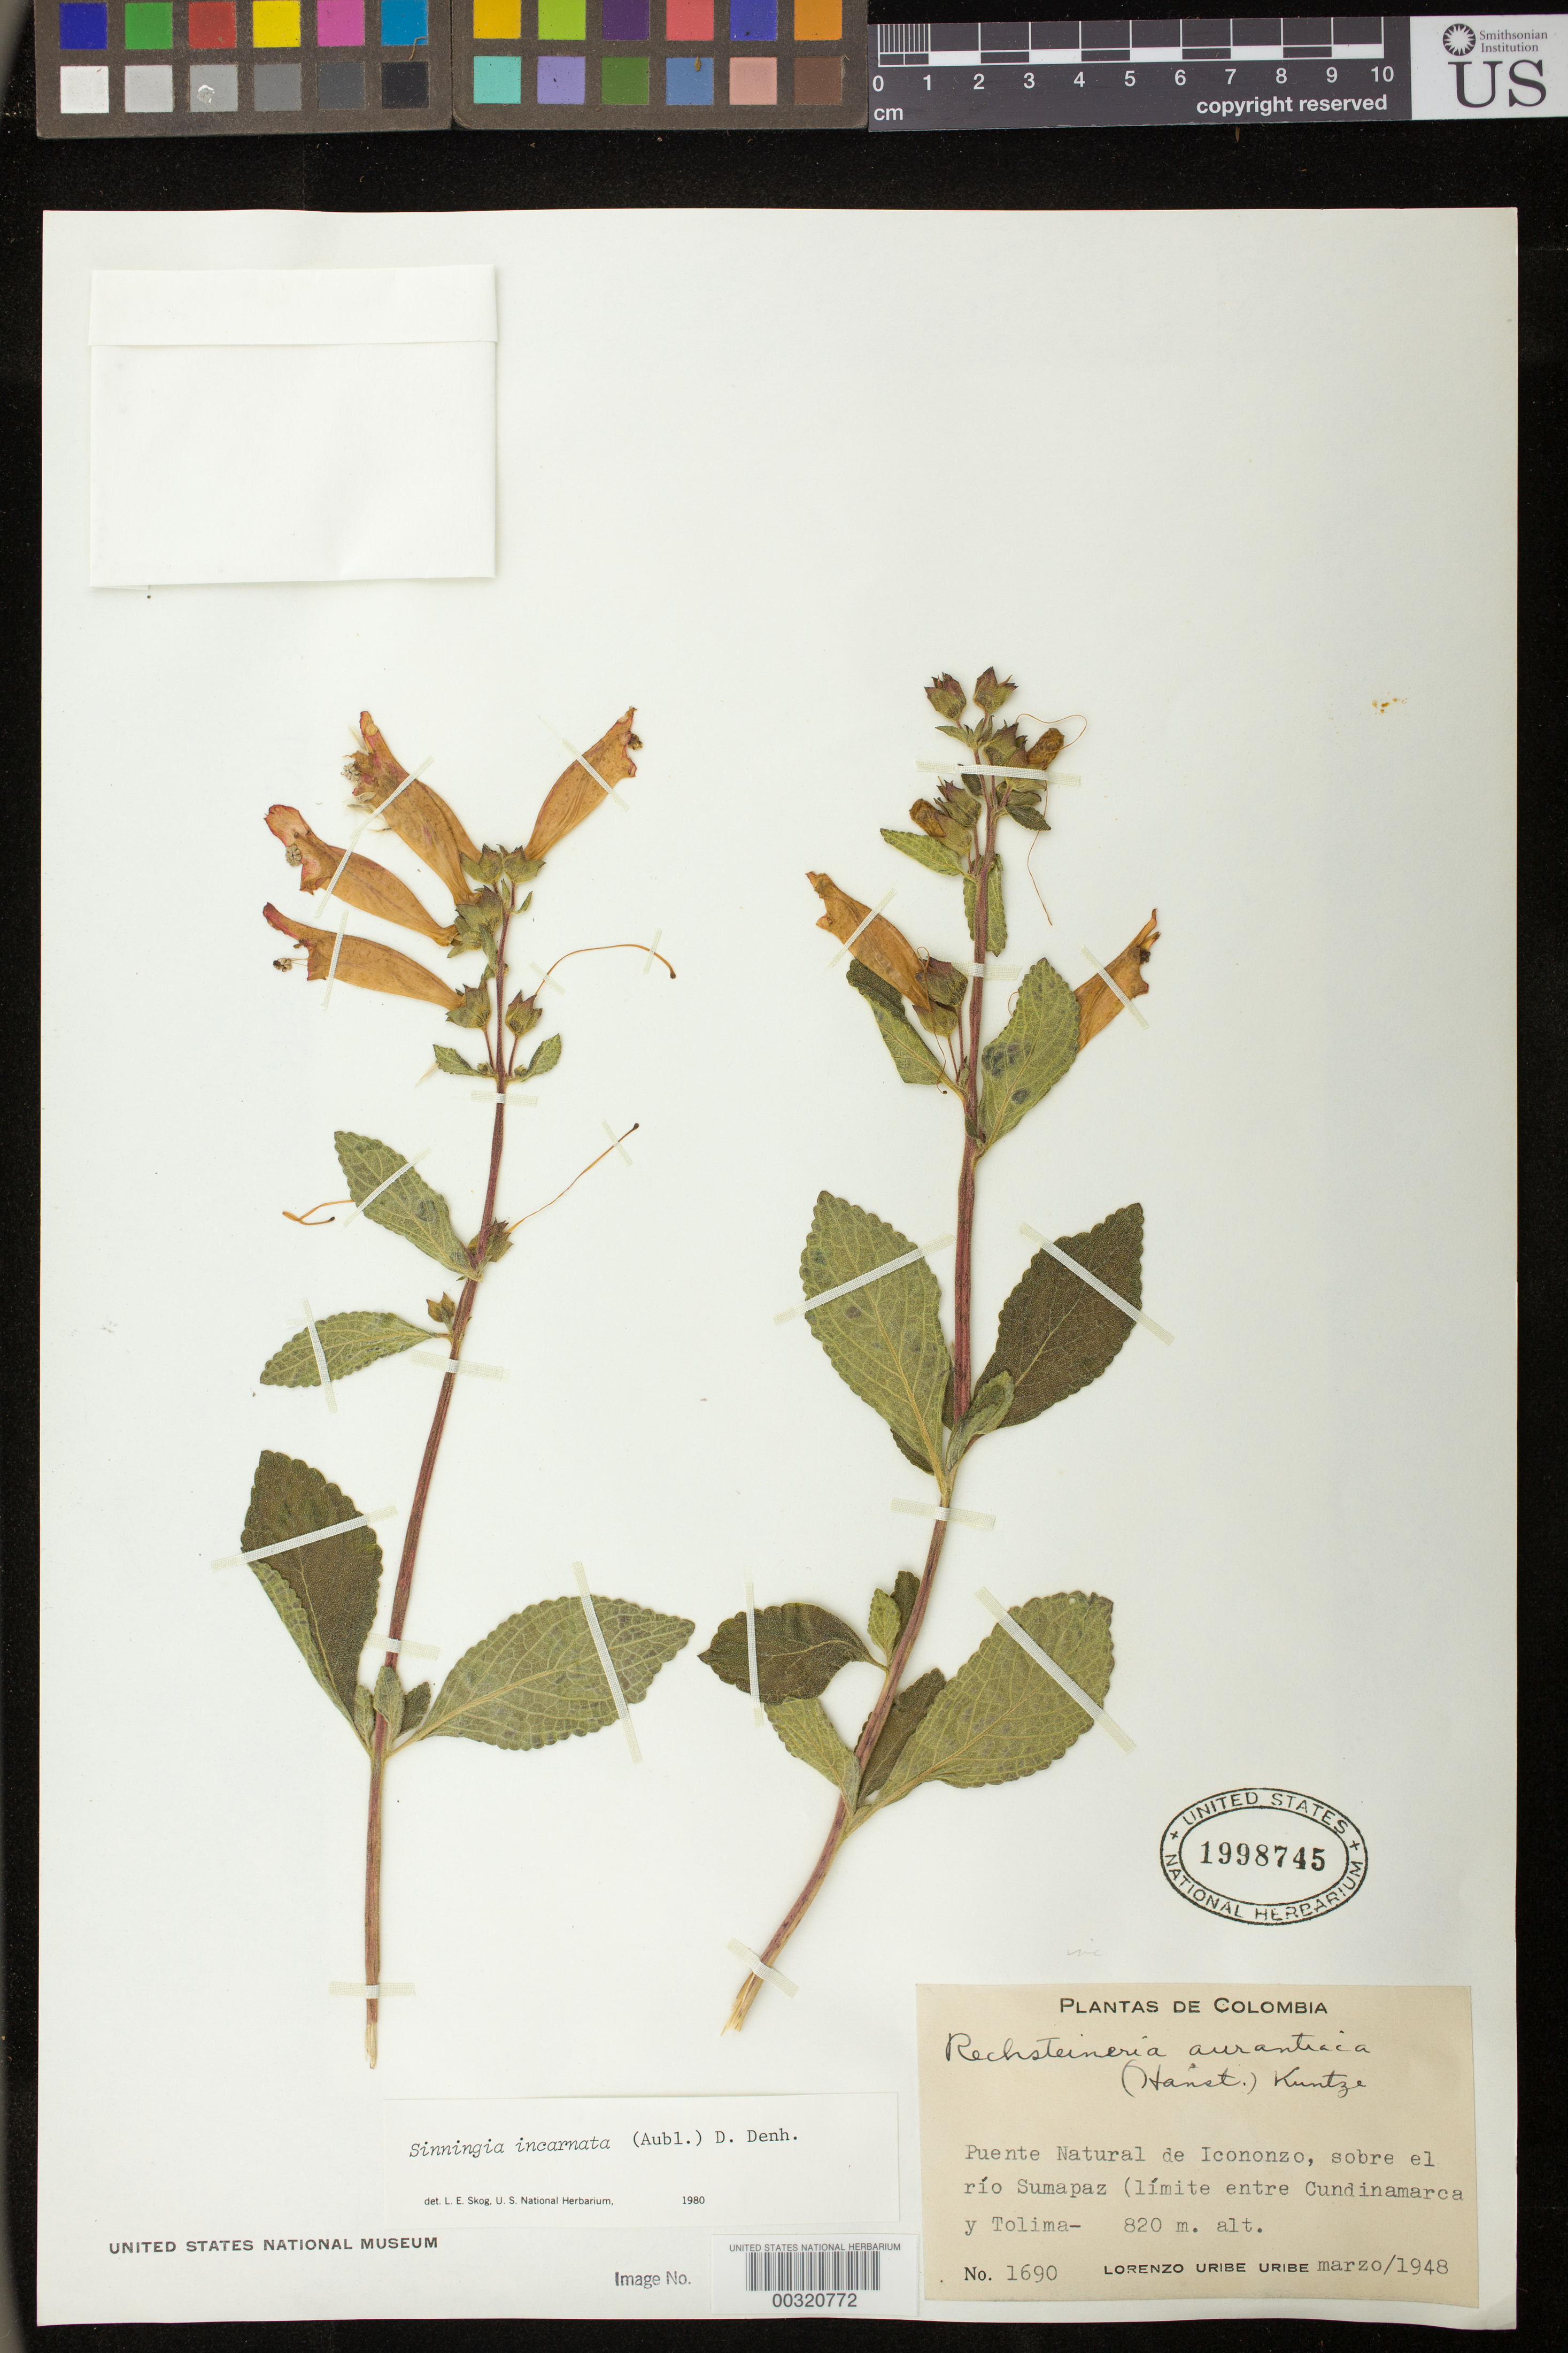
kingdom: Plantae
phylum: Tracheophyta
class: Magnoliopsida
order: Lamiales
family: Gesneriaceae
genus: Sinningia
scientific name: Sinningia incarnata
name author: (Aubl.) D.L. Denham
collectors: L. Uribe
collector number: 1690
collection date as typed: Mar 1948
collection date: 1948-03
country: Colombia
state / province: Cundinamarca / Tolima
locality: Puente Natural de Icononzo, above Rio Sumapaz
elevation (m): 820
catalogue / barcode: US 1998745